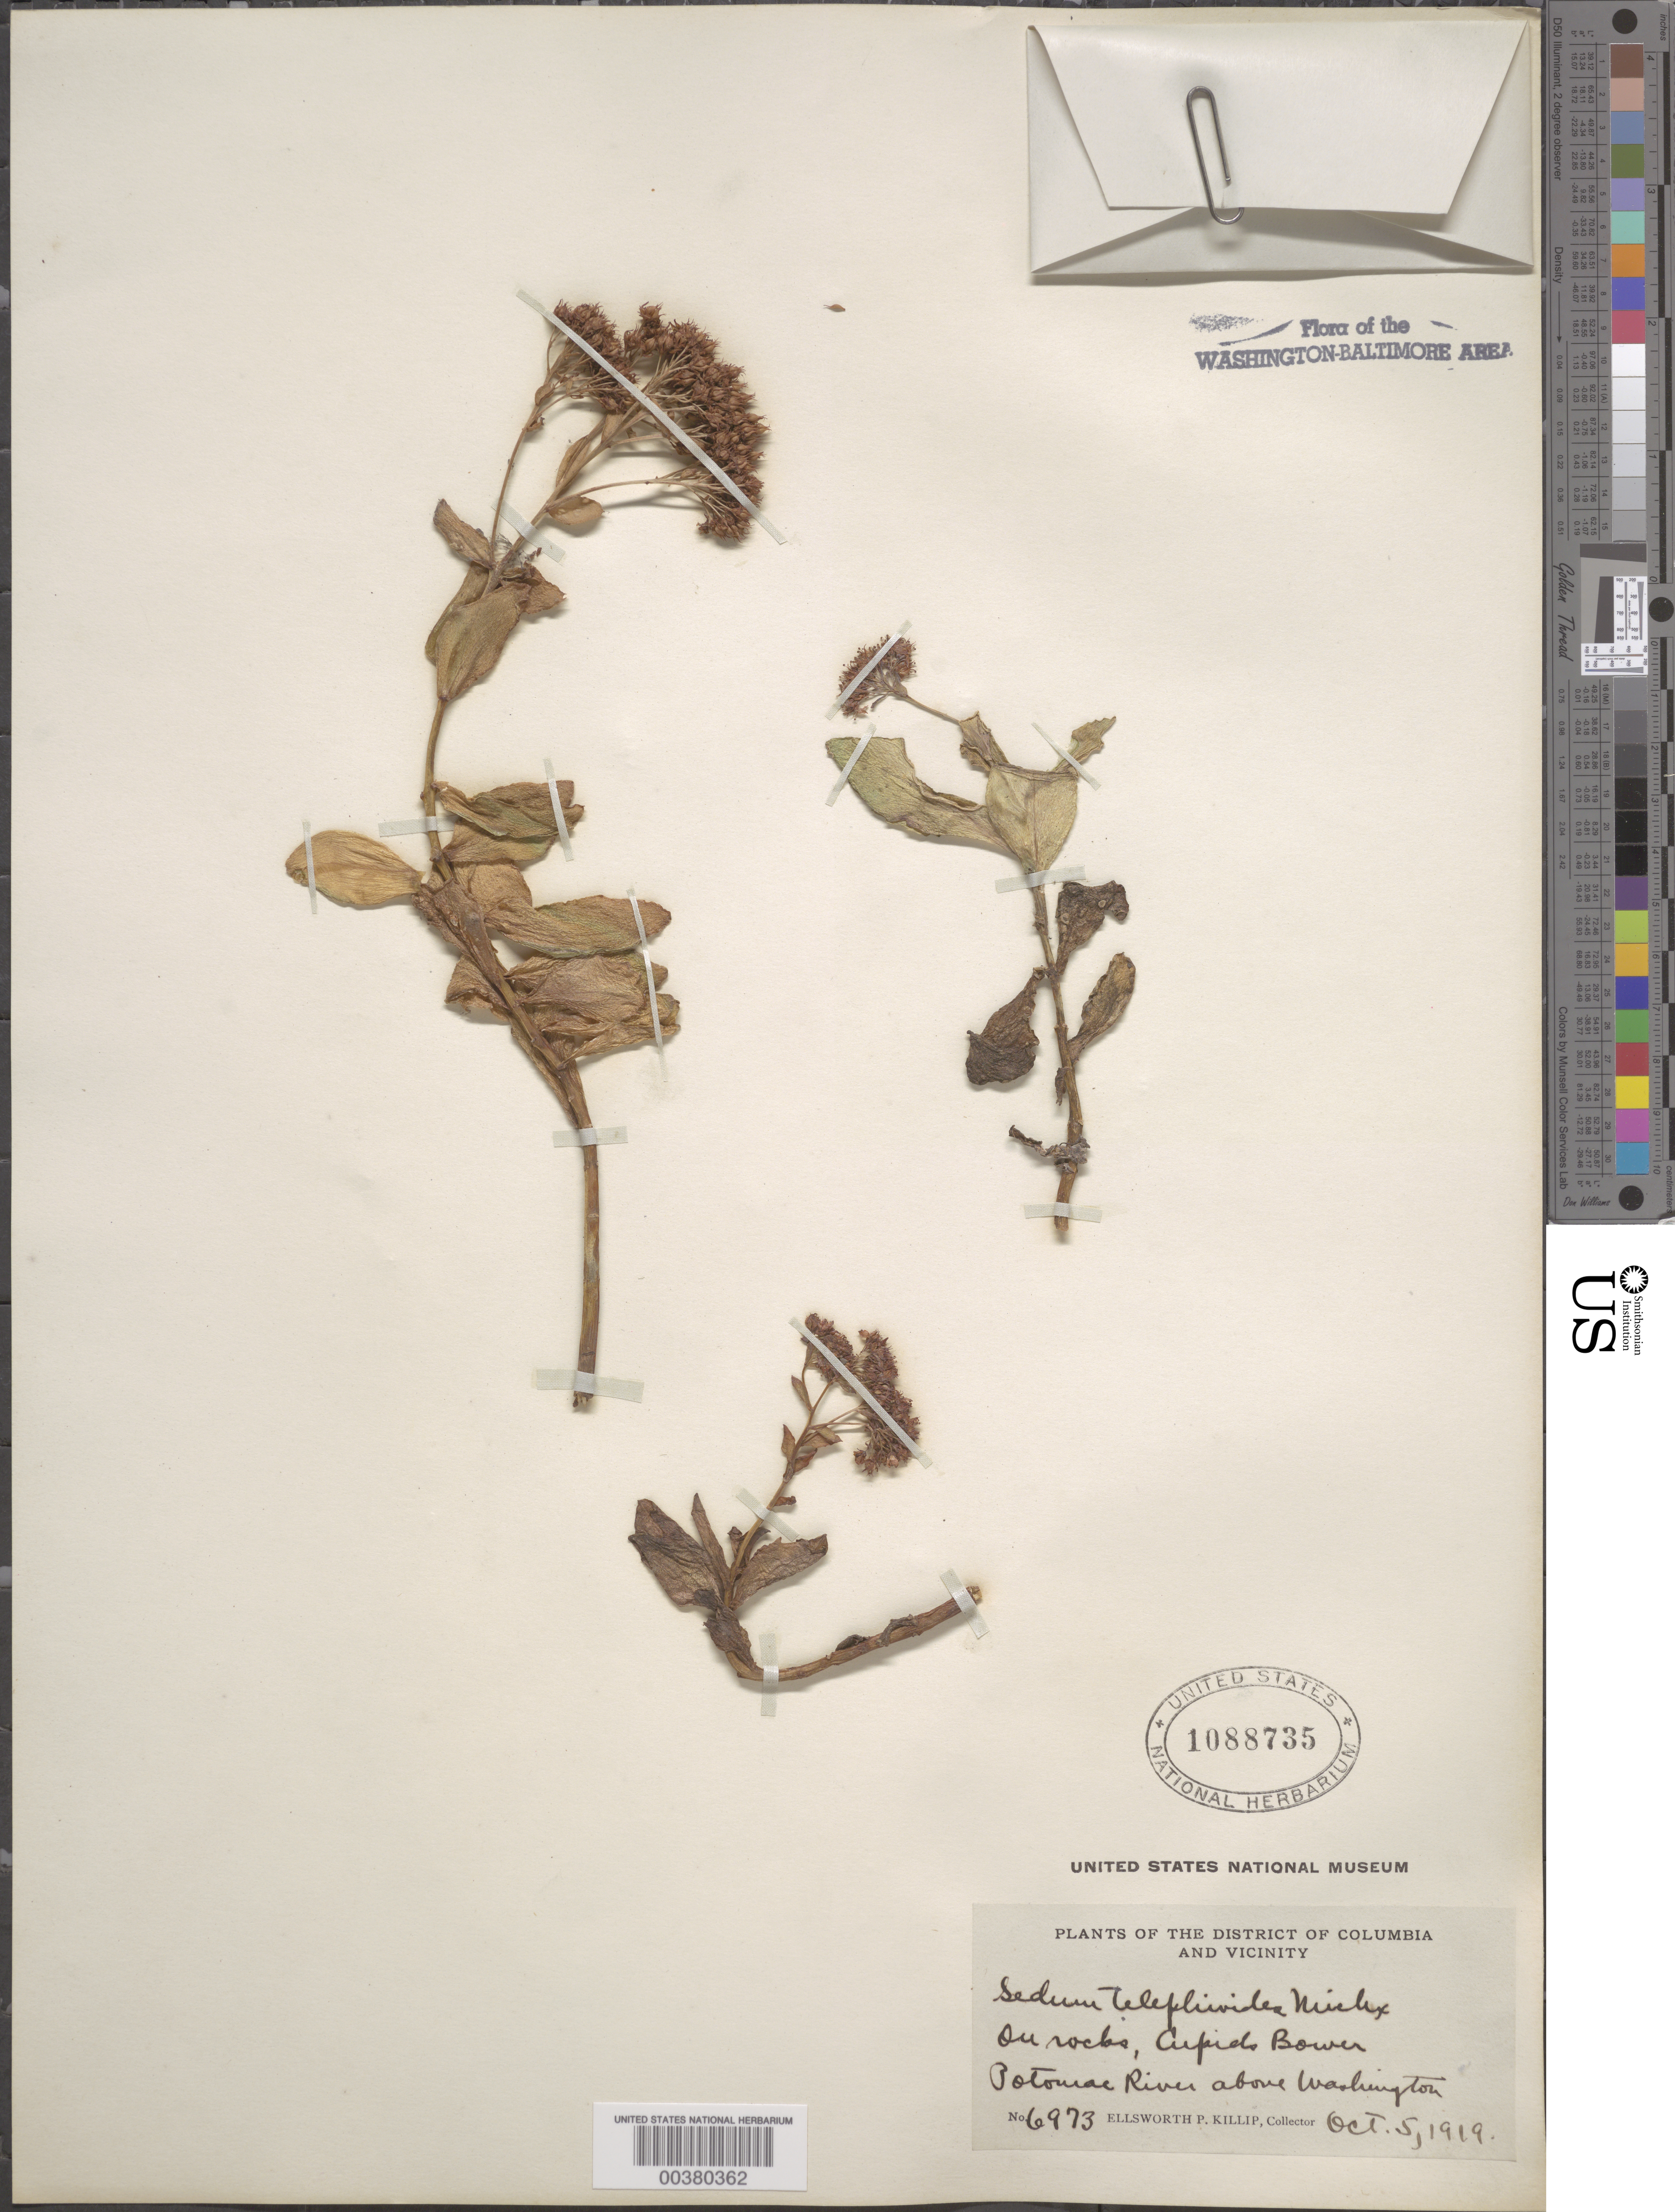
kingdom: Plantae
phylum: Tracheophyta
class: Magnoliopsida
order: Saxifragales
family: Crassulaceae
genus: Hylotelephium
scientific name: Hylotelephium telephioides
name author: (Michx.) H. Ohba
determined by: Strong, Mark T., (BOT), Smithsonian Institution - National Museum of Natural History (UNITED STATES)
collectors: E. P. Killip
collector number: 6973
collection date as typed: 05 Oct 1919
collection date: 1919-10-05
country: United States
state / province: Maryland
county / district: Montgomery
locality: Cupids Bower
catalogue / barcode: US 1088735